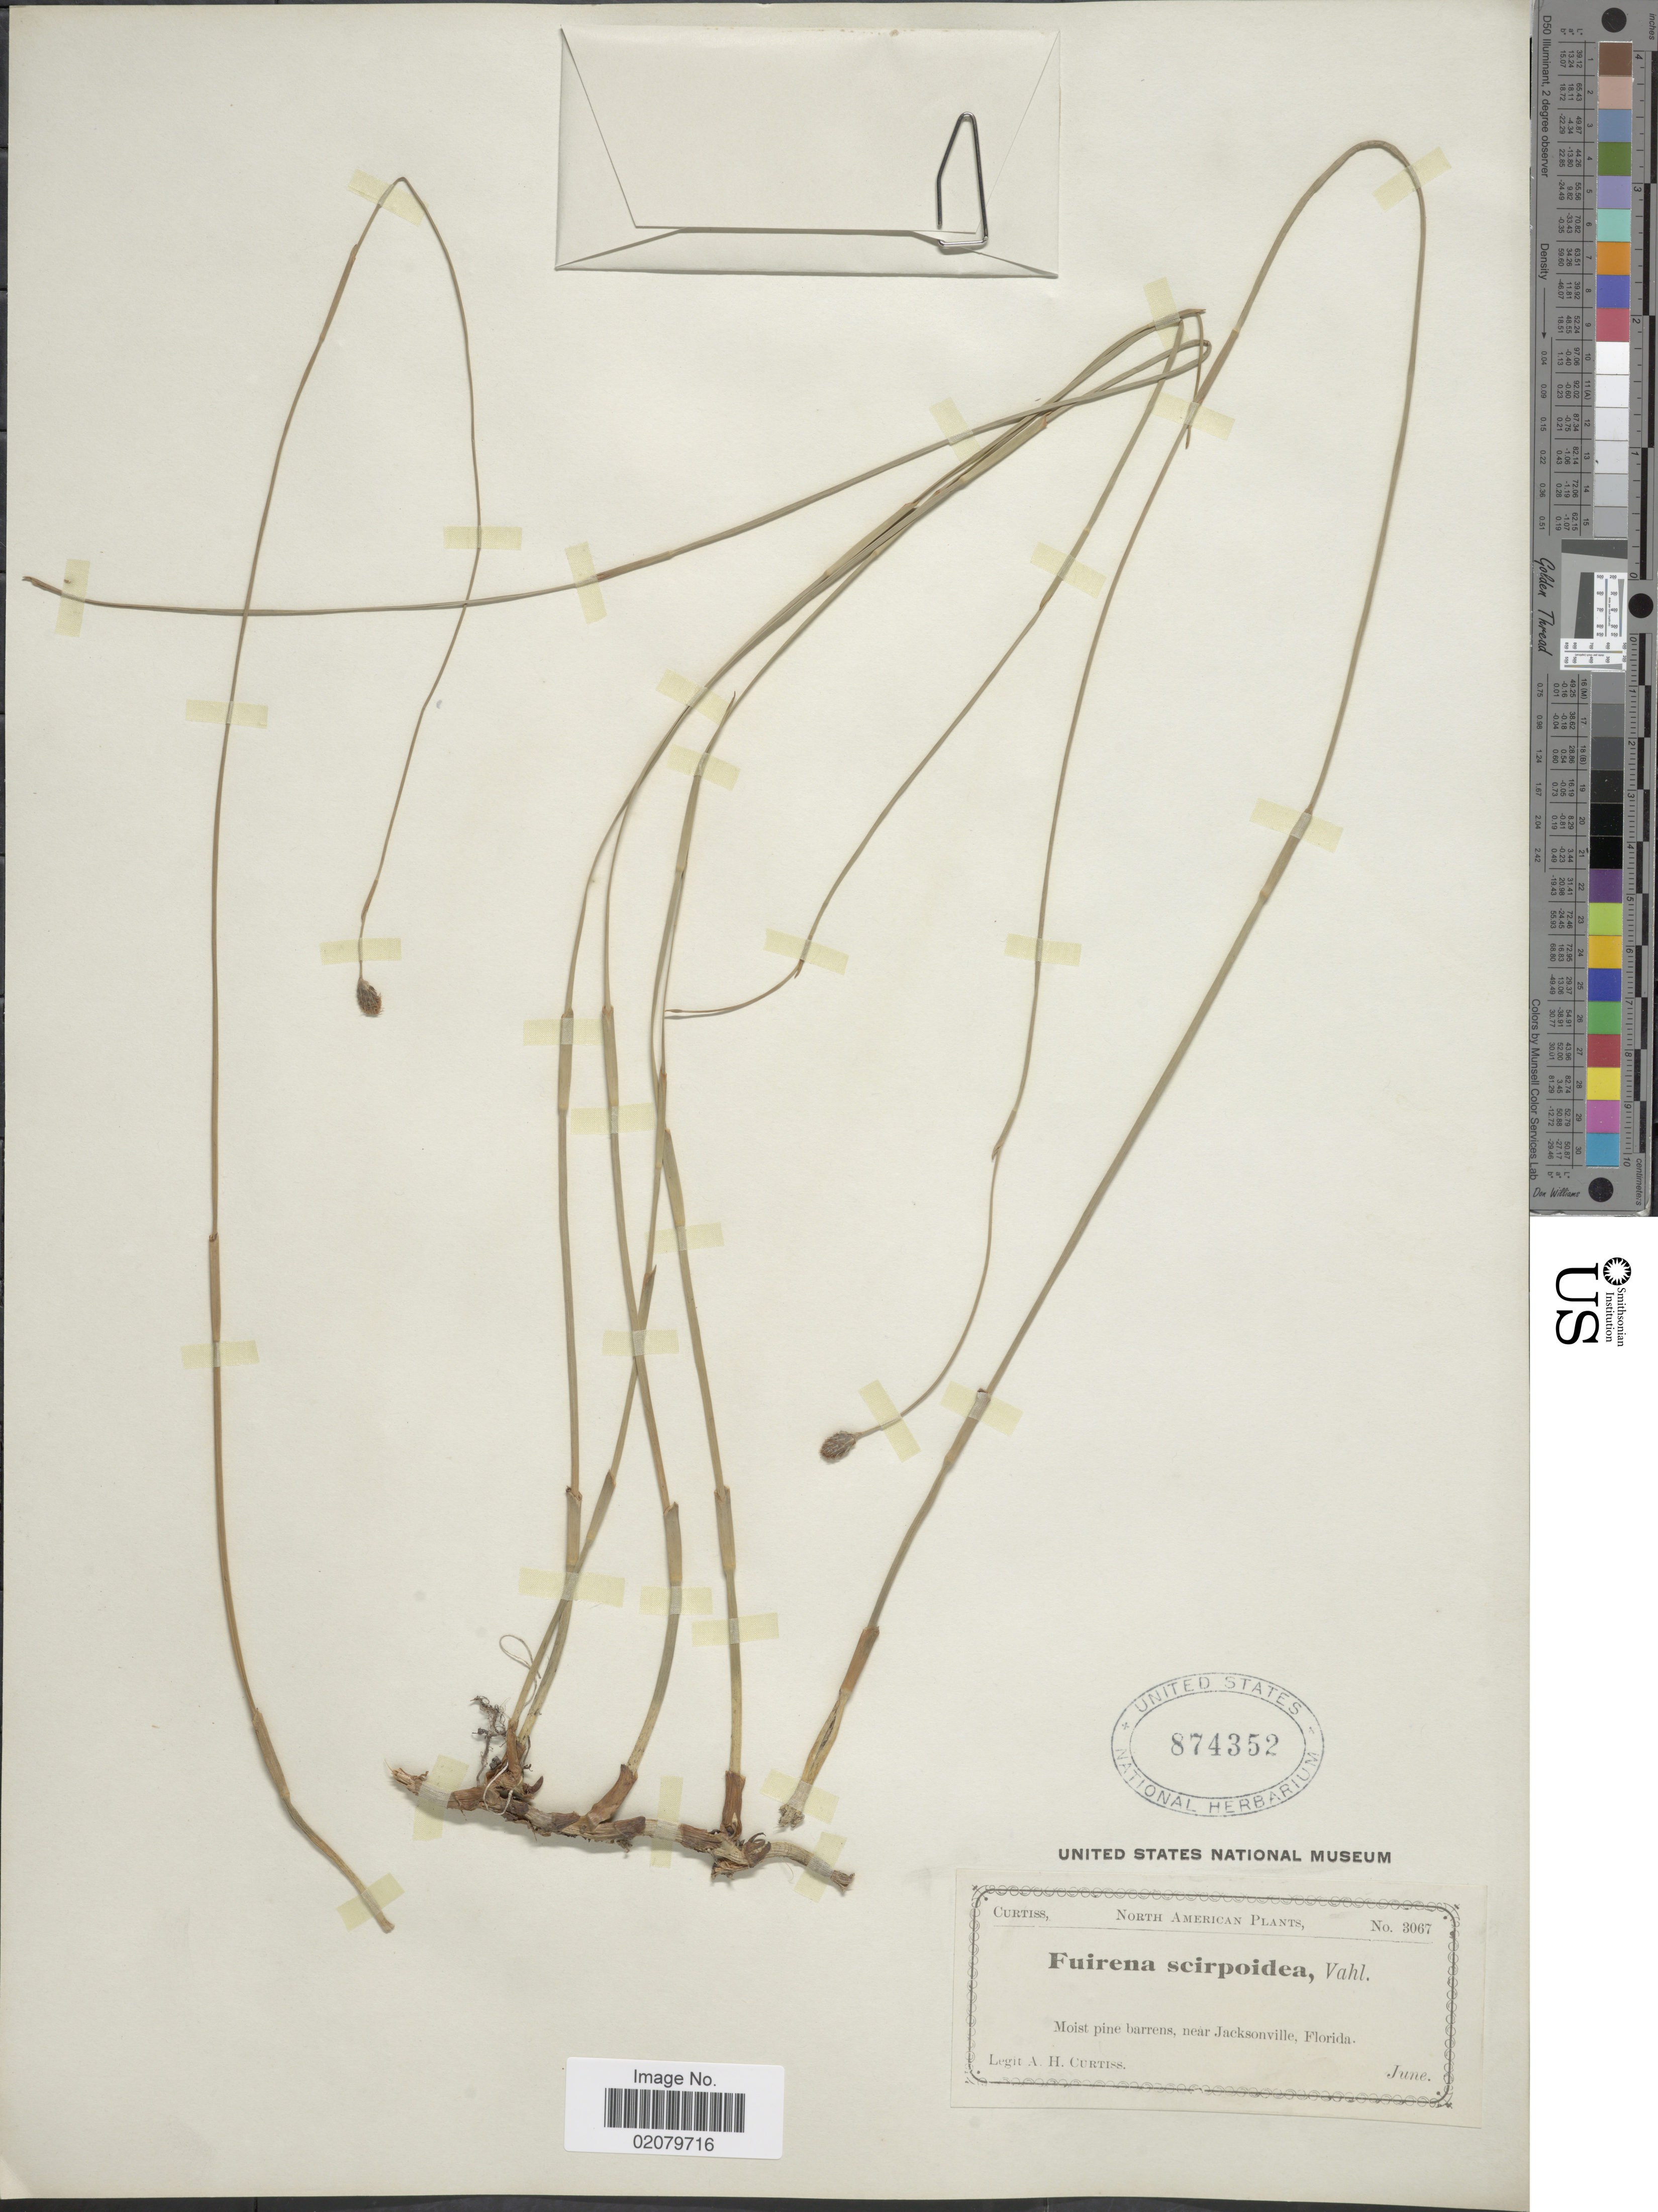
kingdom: Plantae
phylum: Tracheophyta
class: Liliopsida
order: Poales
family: Cyperaceae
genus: Fuirena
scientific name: Fuirena scirpoidea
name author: Michx.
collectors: A. H. Curtiss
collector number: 3067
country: United States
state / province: Florida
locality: Near Jacksonville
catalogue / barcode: US 874352